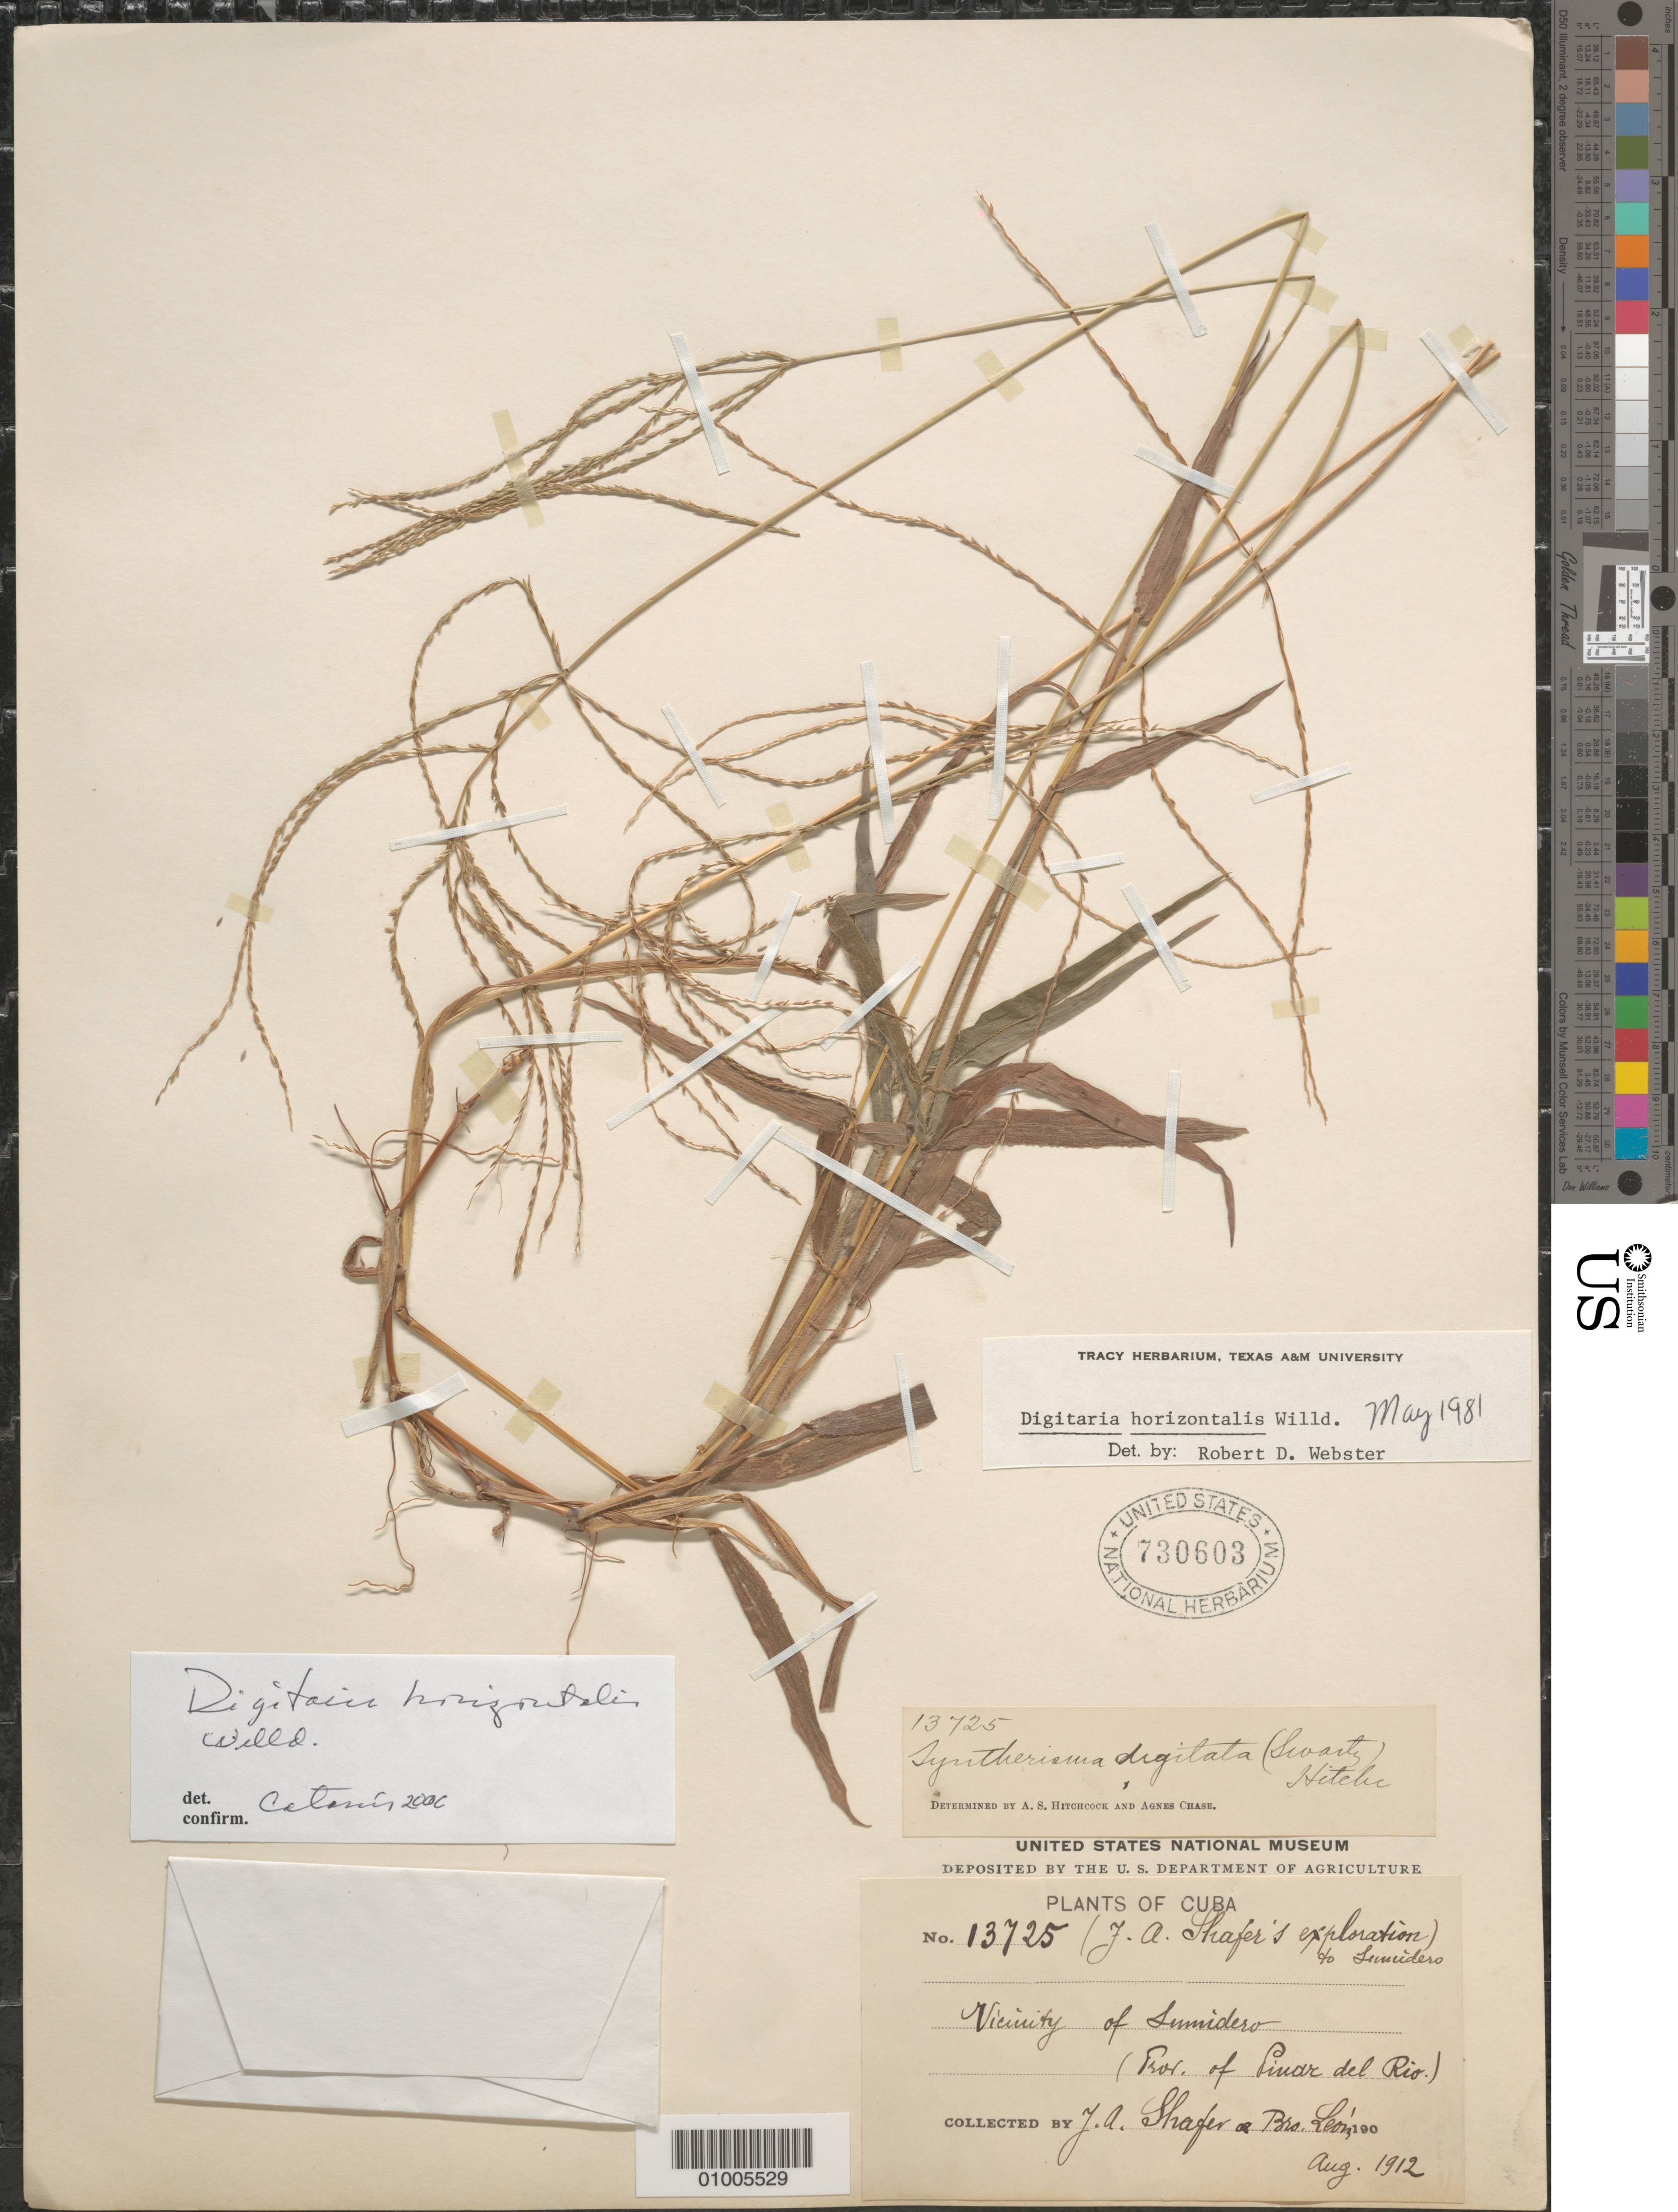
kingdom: Plantae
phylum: Tracheophyta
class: Liliopsida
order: Poales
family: Poaceae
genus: Digitaria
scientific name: Digitaria horizontalis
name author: Willd.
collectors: Bro. León & J. A. Shafer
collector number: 13725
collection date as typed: Aug 1912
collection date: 1912-08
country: Cuba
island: Cuba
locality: Proximity of Summideso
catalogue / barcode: US 730603